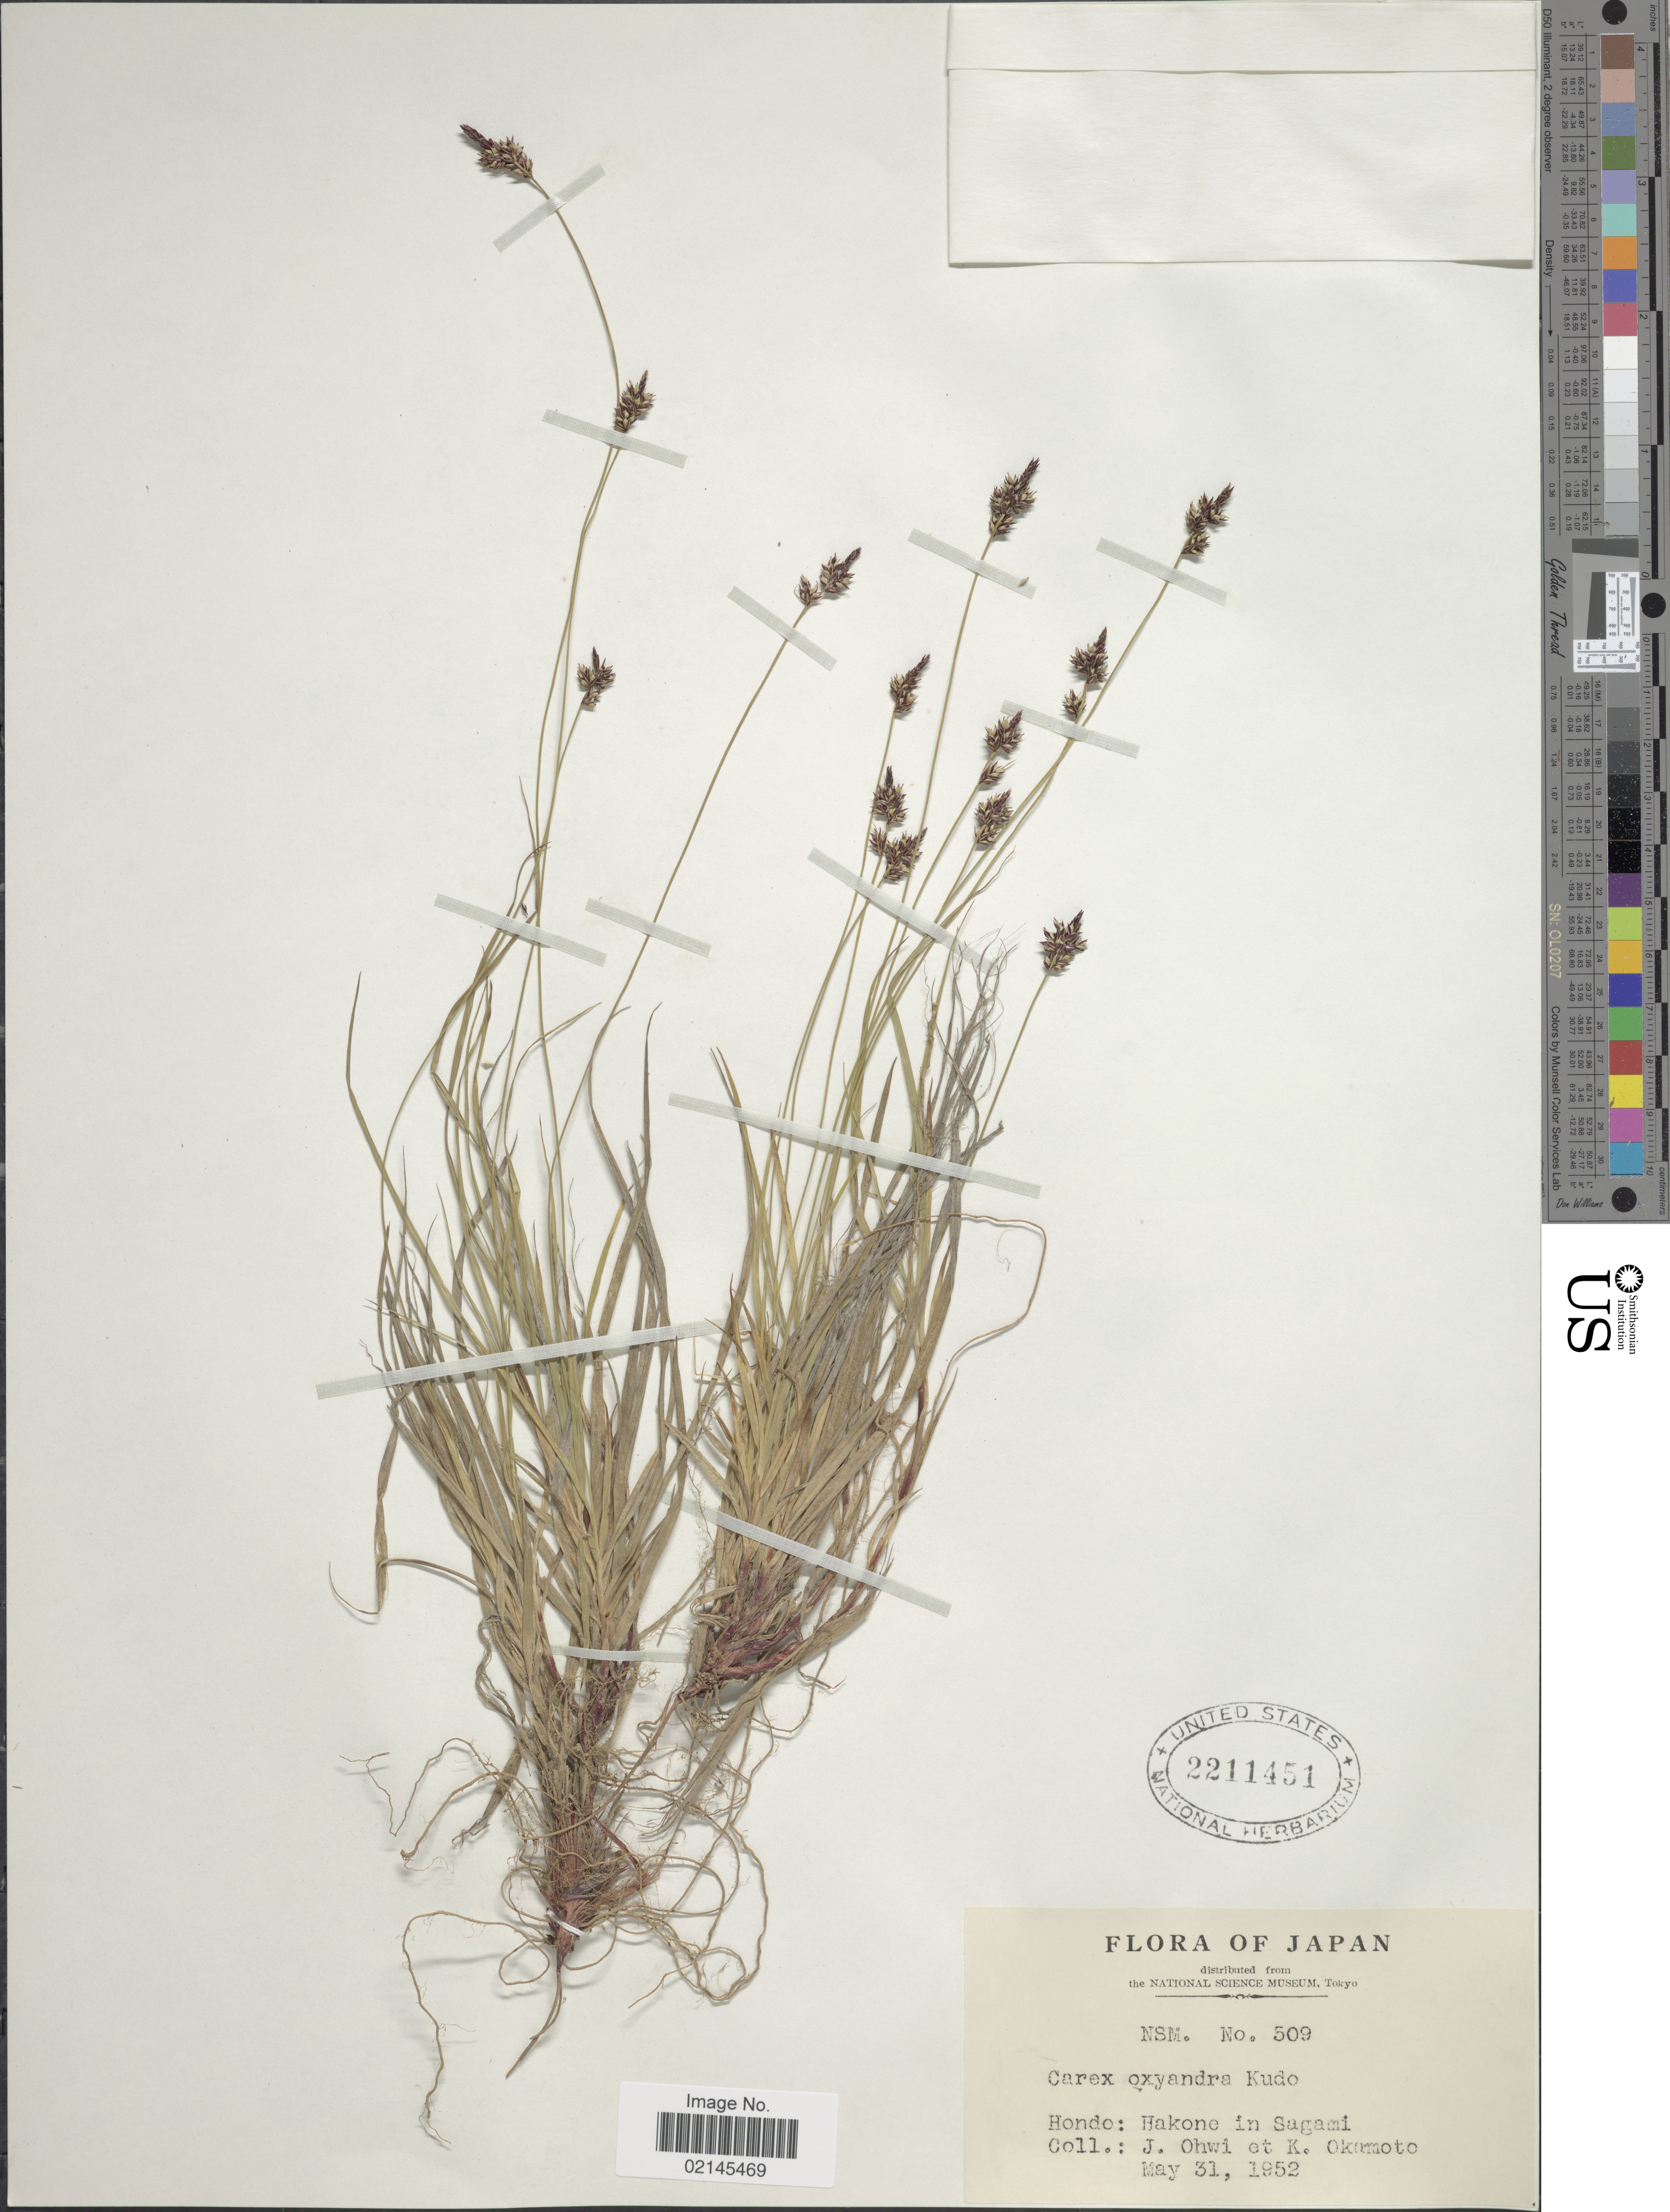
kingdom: Plantae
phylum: Tracheophyta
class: Liliopsida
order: Poales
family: Cyperaceae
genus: Carex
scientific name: Carex oxyandra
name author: (Franch. & Sav.) Kudô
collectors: J. Ohwi & K. Okamoto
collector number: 509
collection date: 1952-05-31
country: Japan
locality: Hondo, Hakone in Sagami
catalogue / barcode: US 2211451